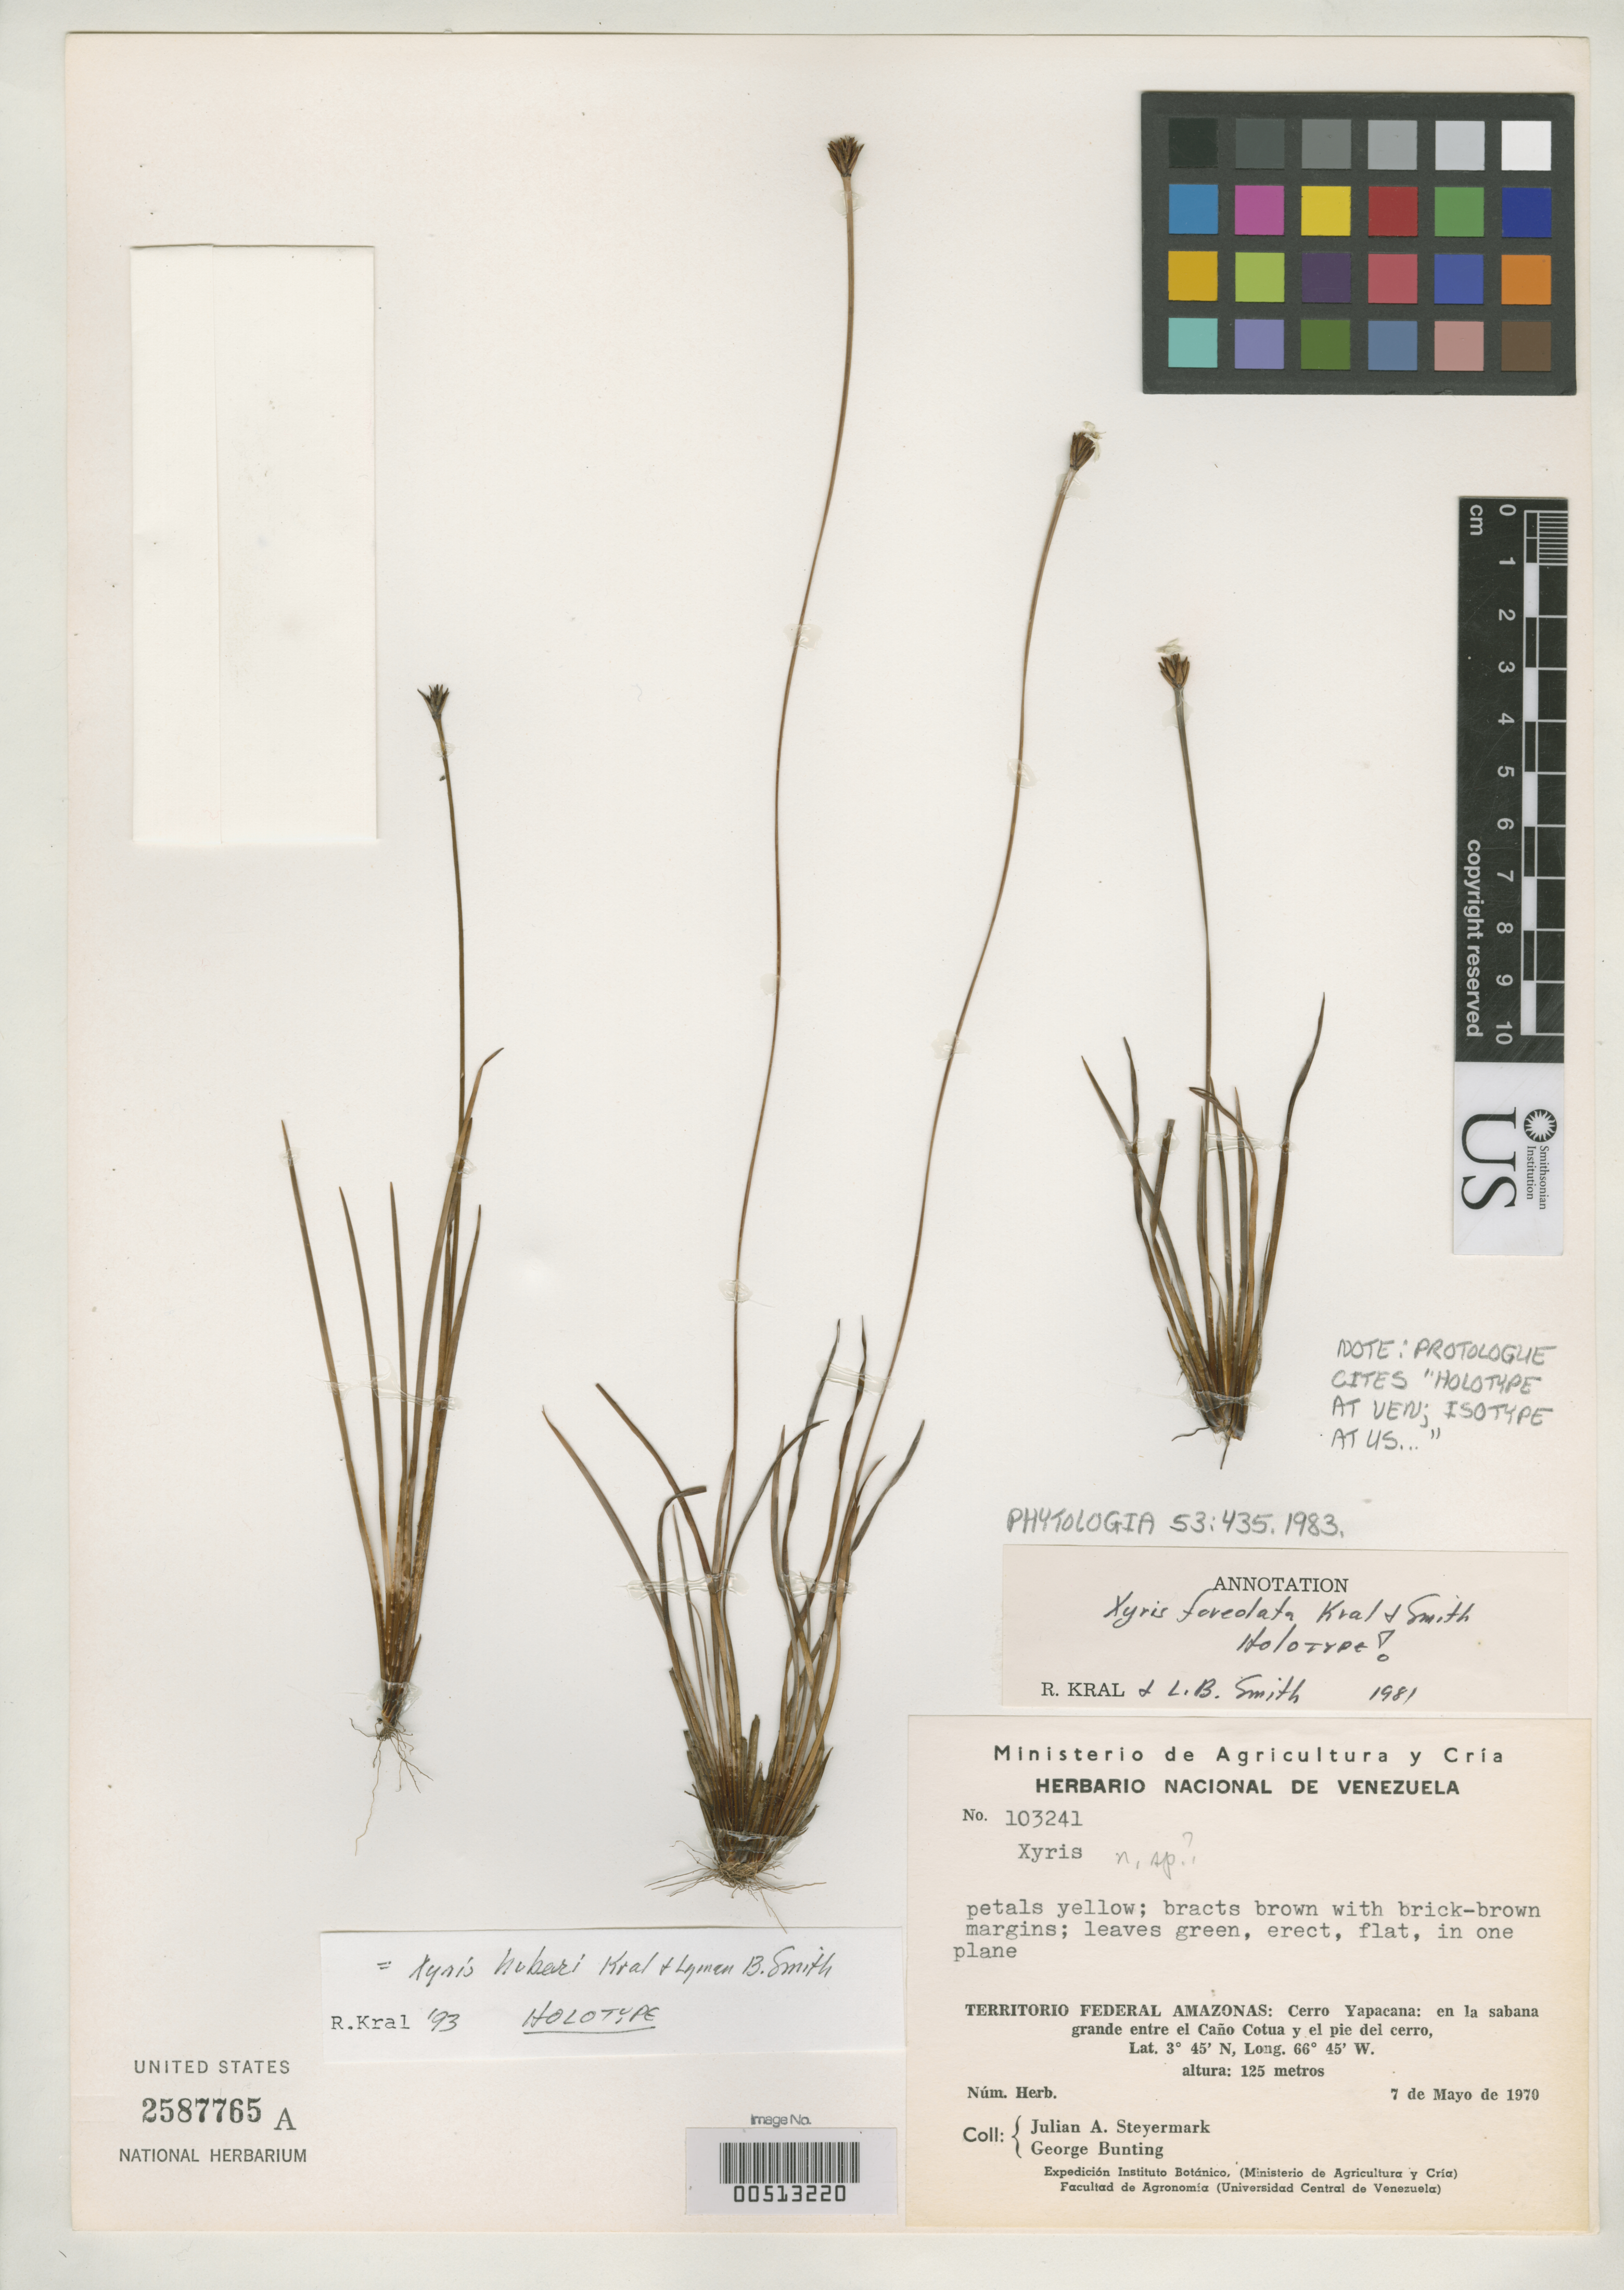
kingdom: Plantae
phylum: Tracheophyta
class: Liliopsida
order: Poales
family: Xyridaceae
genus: Xyris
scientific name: Xyris foveolata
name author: Kral & L.B. Sm.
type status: Isotype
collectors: J. Steyermark & G. S. Bunting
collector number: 103241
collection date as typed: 07 May 1970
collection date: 1970-05-07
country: Brazil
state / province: Amazonas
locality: Cerro Yapacana, Sabana Grande entre Cano Cotua & Pie del Cerro.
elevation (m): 125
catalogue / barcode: US 2587765A